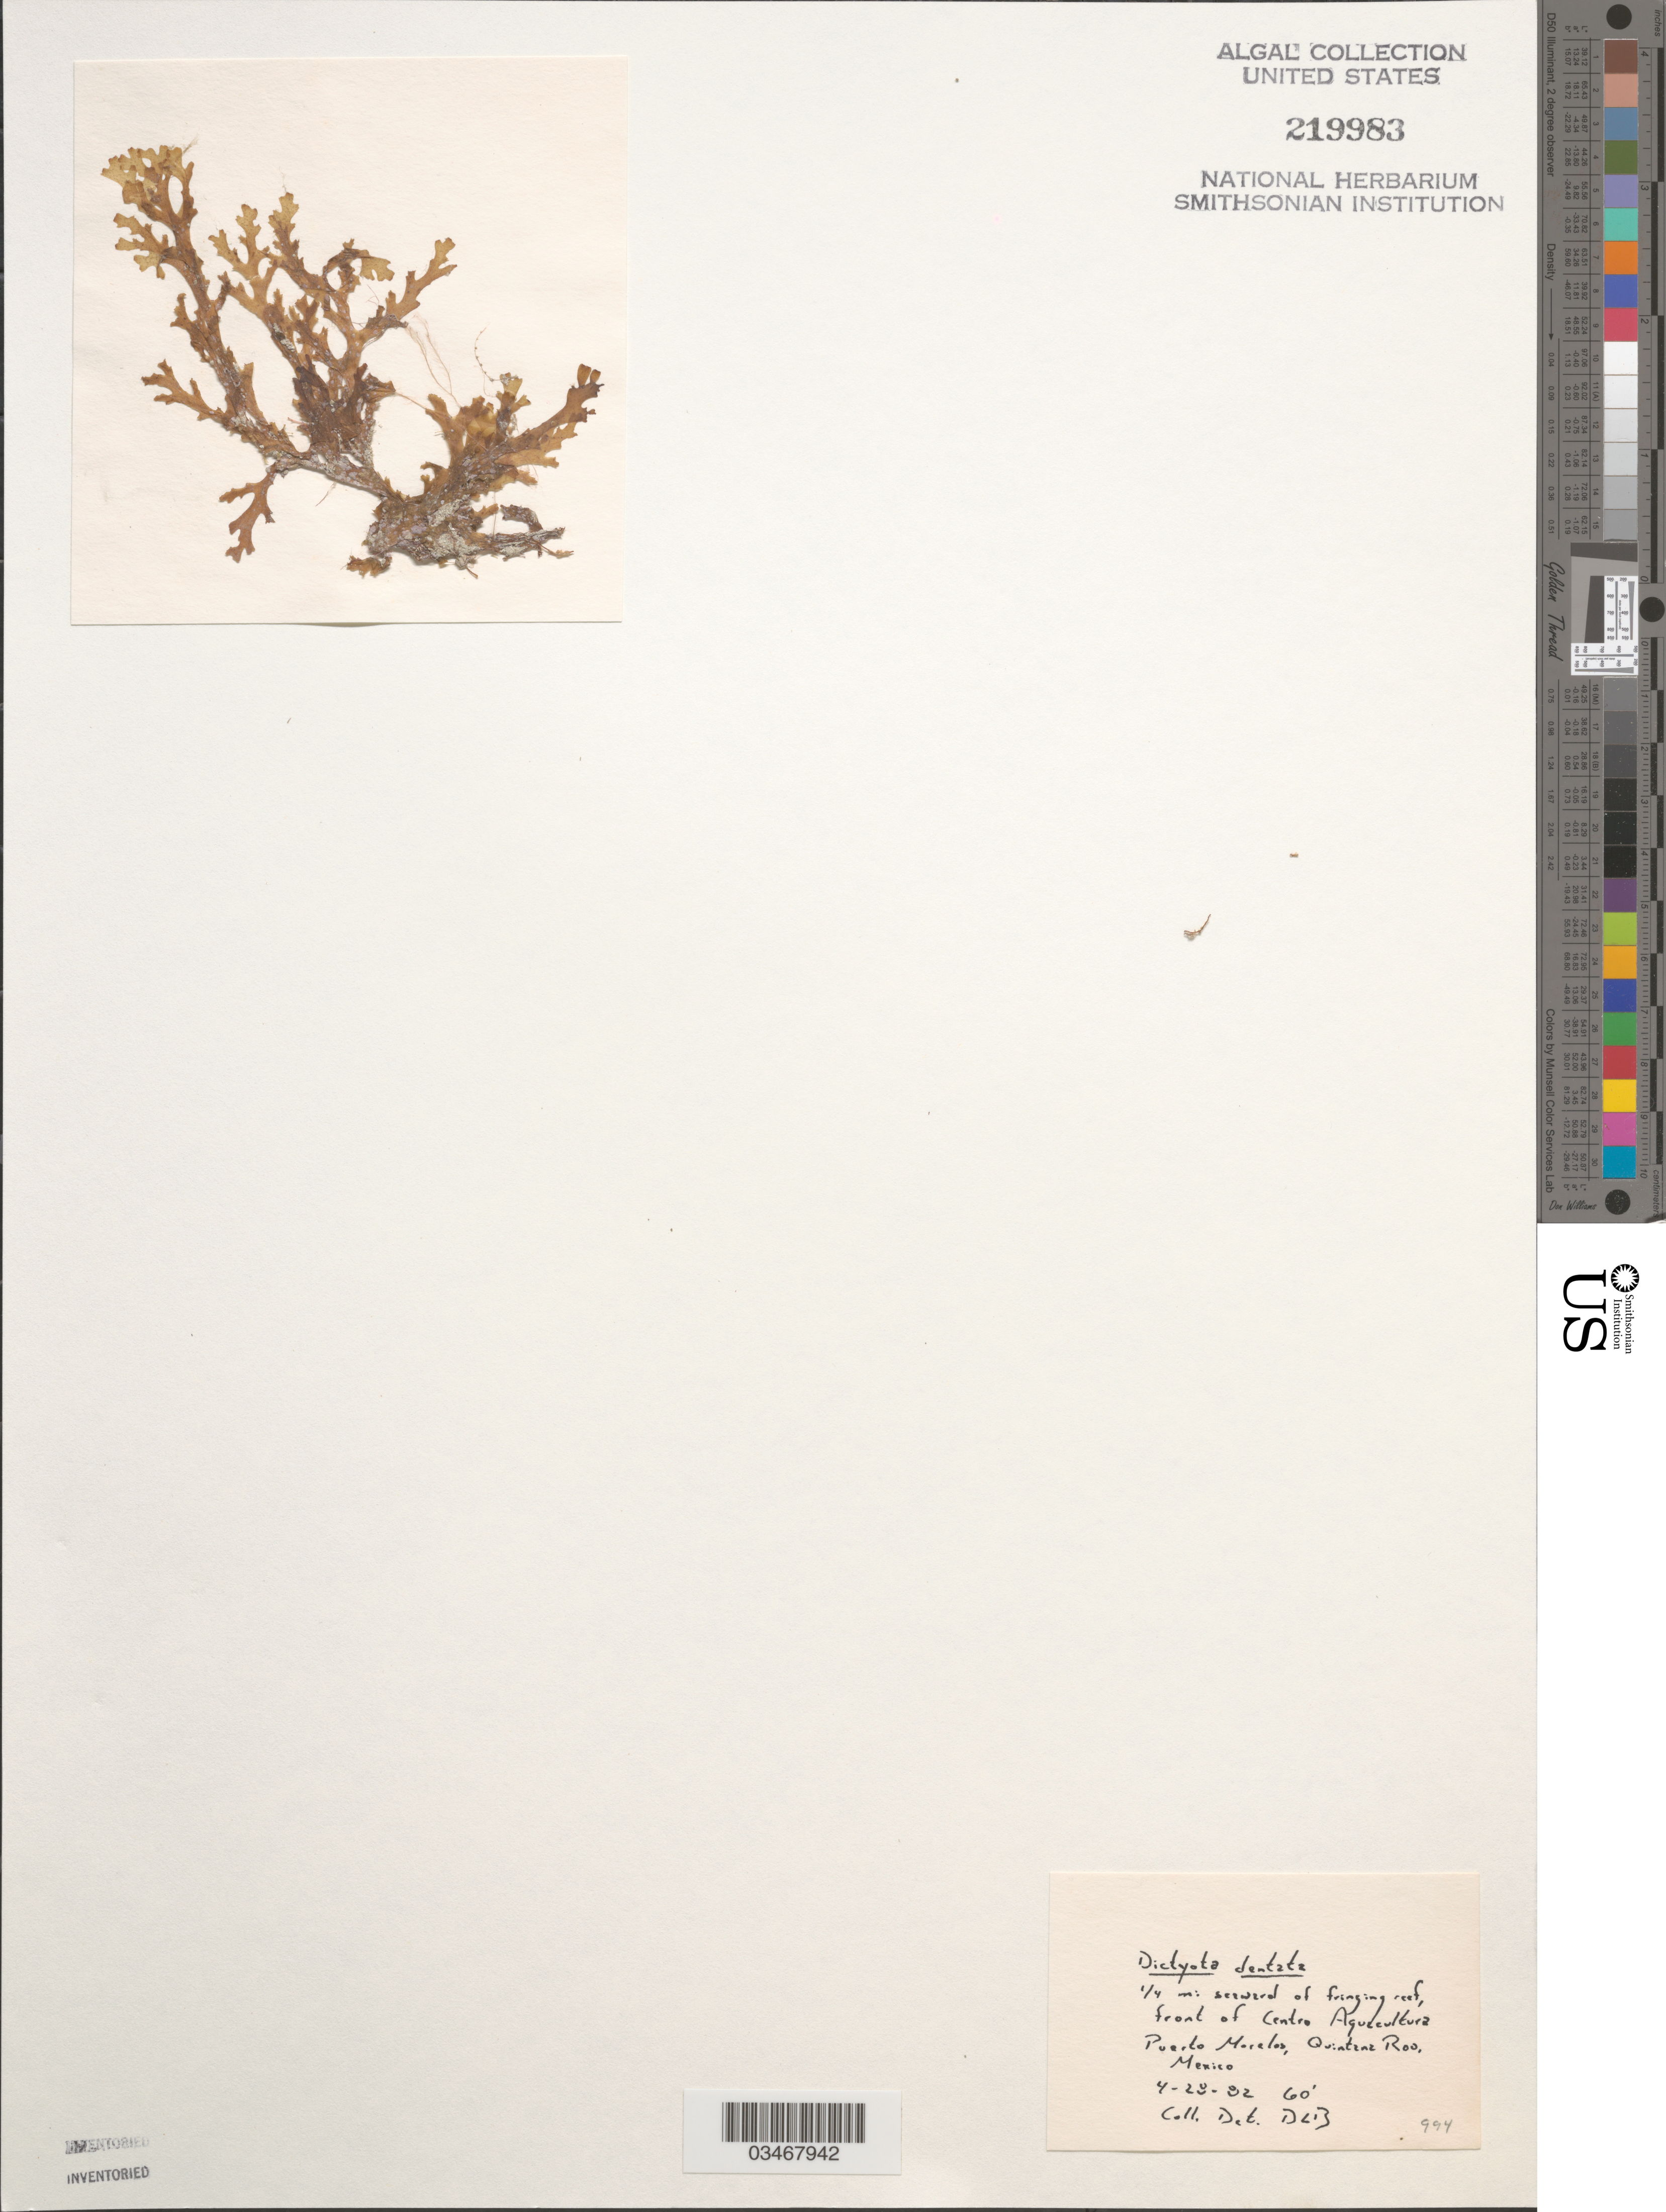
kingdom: Chromista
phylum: Ochrophyta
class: Phaeophyceae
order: Dictyotales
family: Dictyotaceae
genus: Dictyota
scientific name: Dictyota mertensii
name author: (C. Mart.) Kütz.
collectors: D.L. Ballantine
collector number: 994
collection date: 1982-04-28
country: Mexico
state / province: Quintana Roo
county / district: Puerto Morelos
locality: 1/4 mi seaward of fringing reef, front of Centro Aquacultura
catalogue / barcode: US 219983